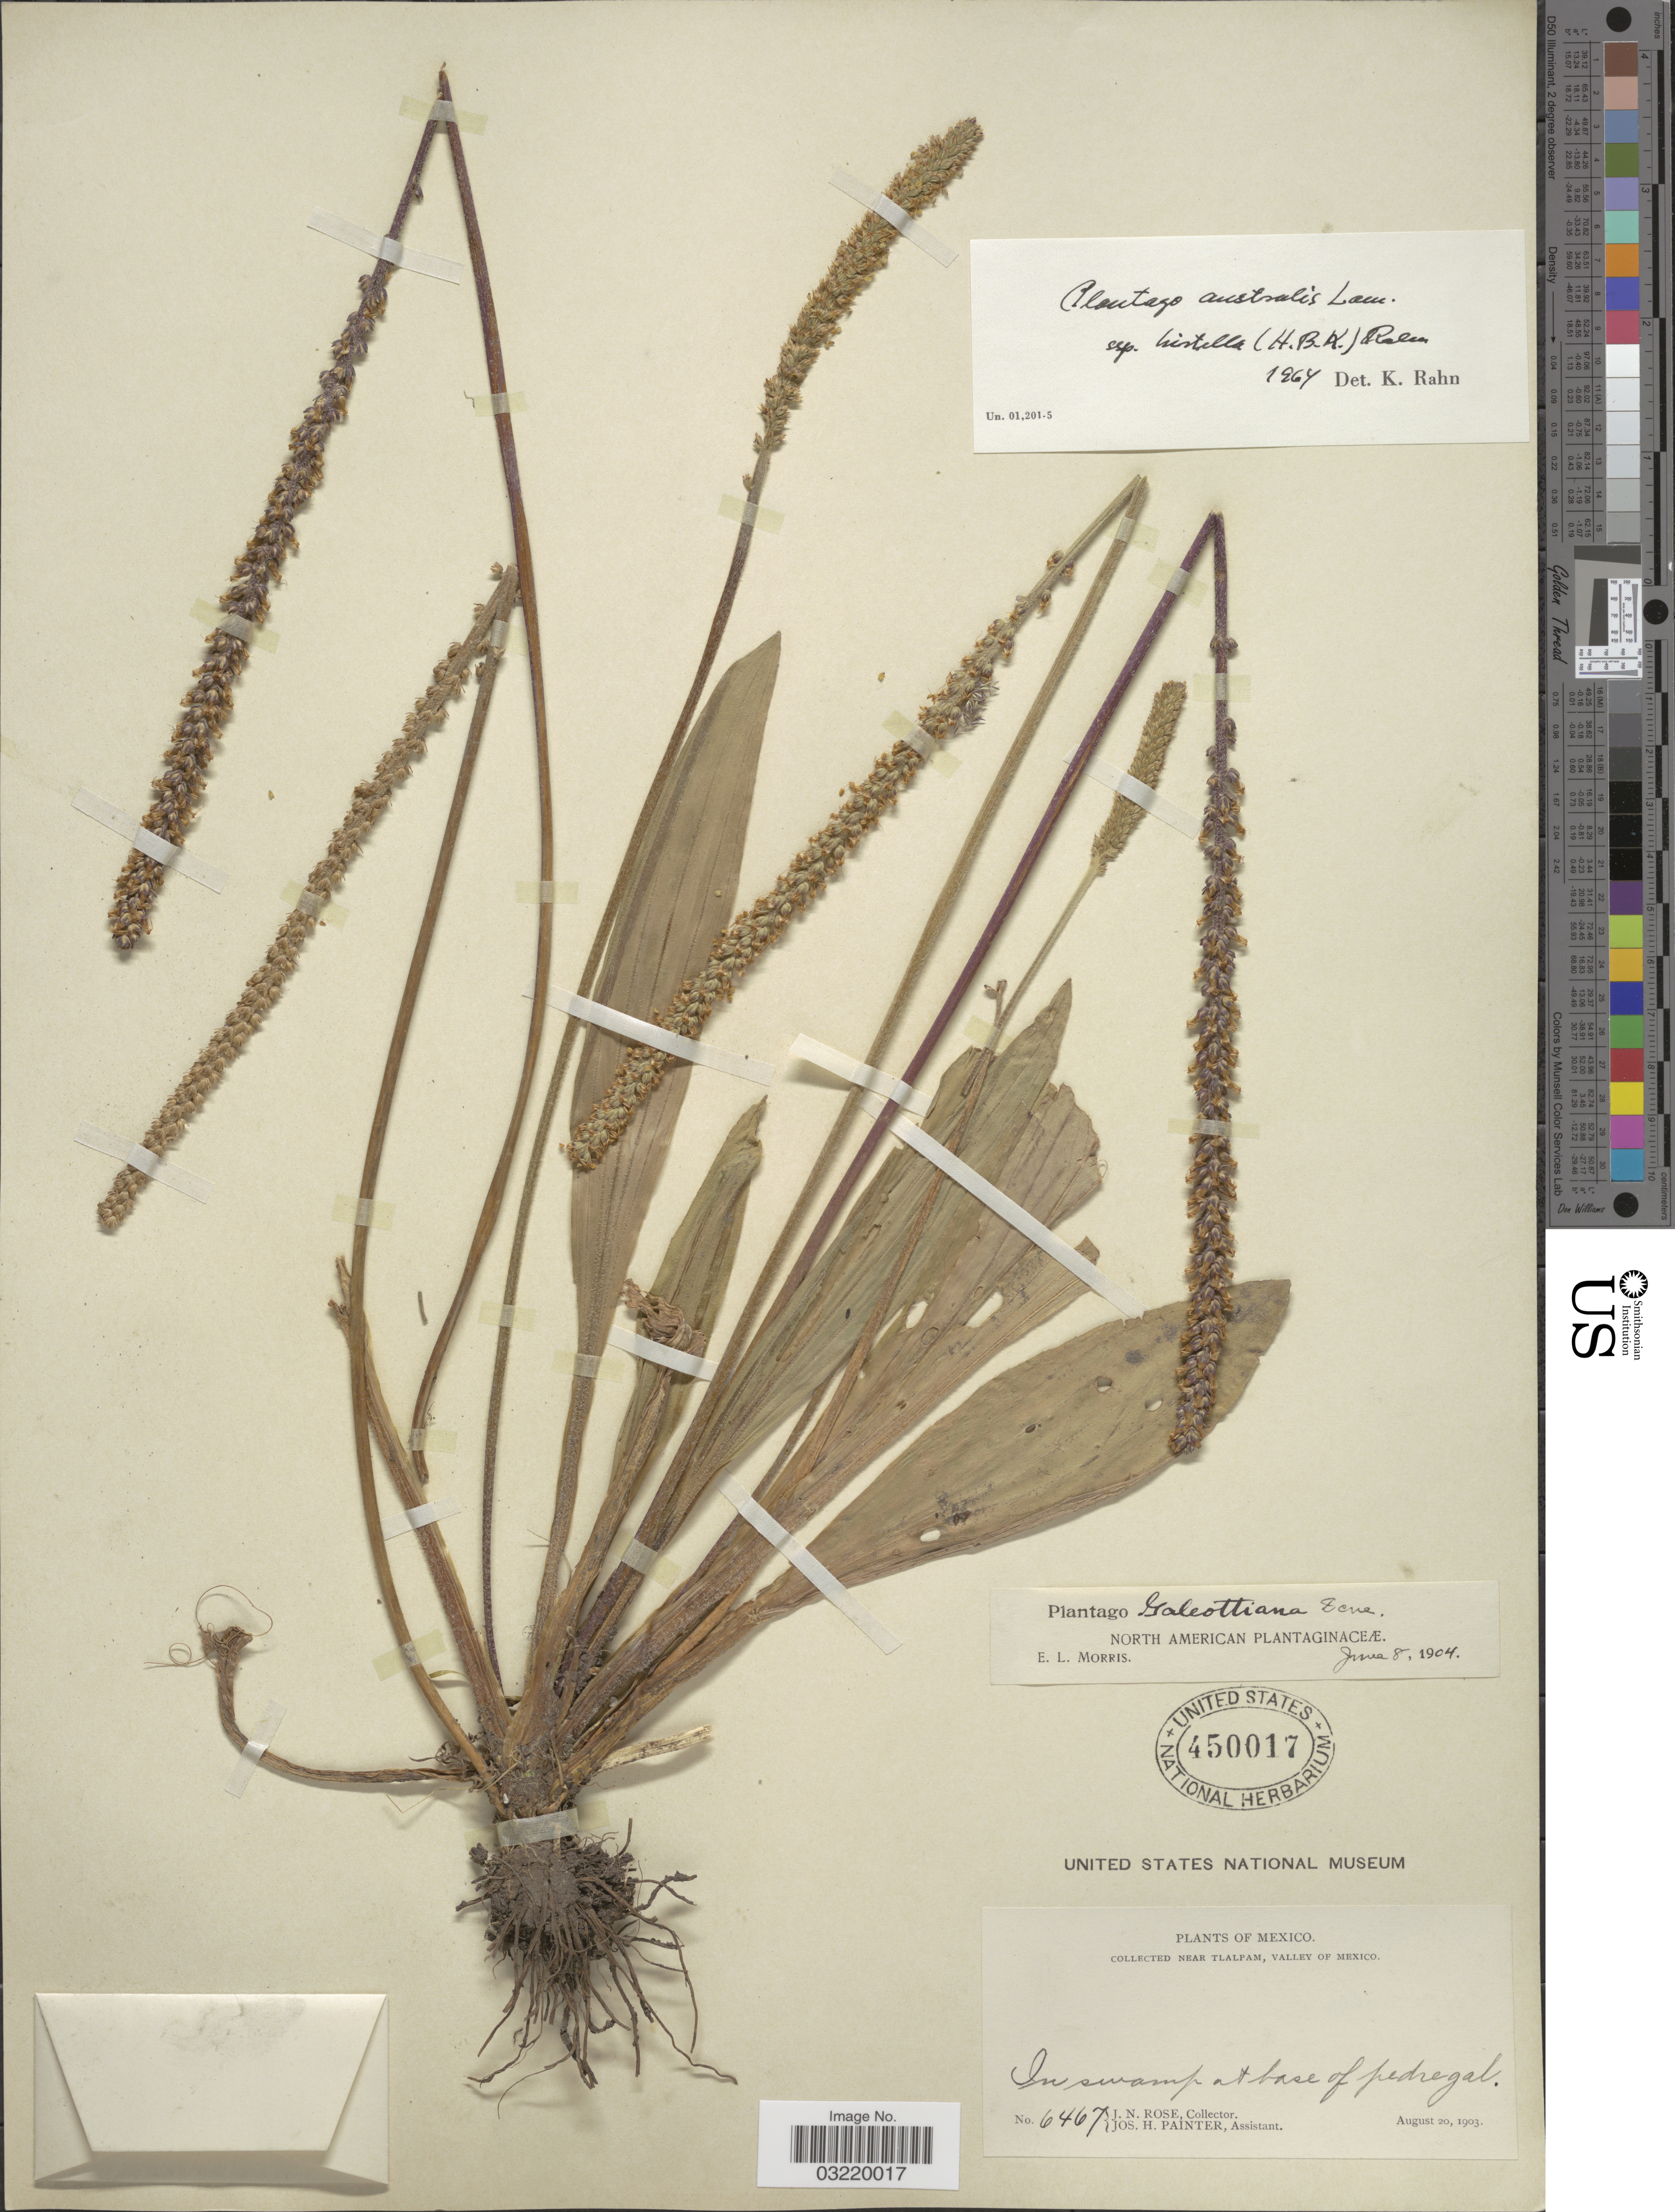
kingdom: Plantae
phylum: Tracheophyta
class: Magnoliopsida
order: Lamiales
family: Plantaginaceae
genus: Plantago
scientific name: Plantago australis subsp. hirtella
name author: (Kunth) Rahn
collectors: J. N. Rose & J. H. Painter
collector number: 6467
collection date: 1903-08-20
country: Mexico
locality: Near Tlalpam, Valley of Mexico. In swamp at base of pedregal.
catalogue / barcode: US 450017